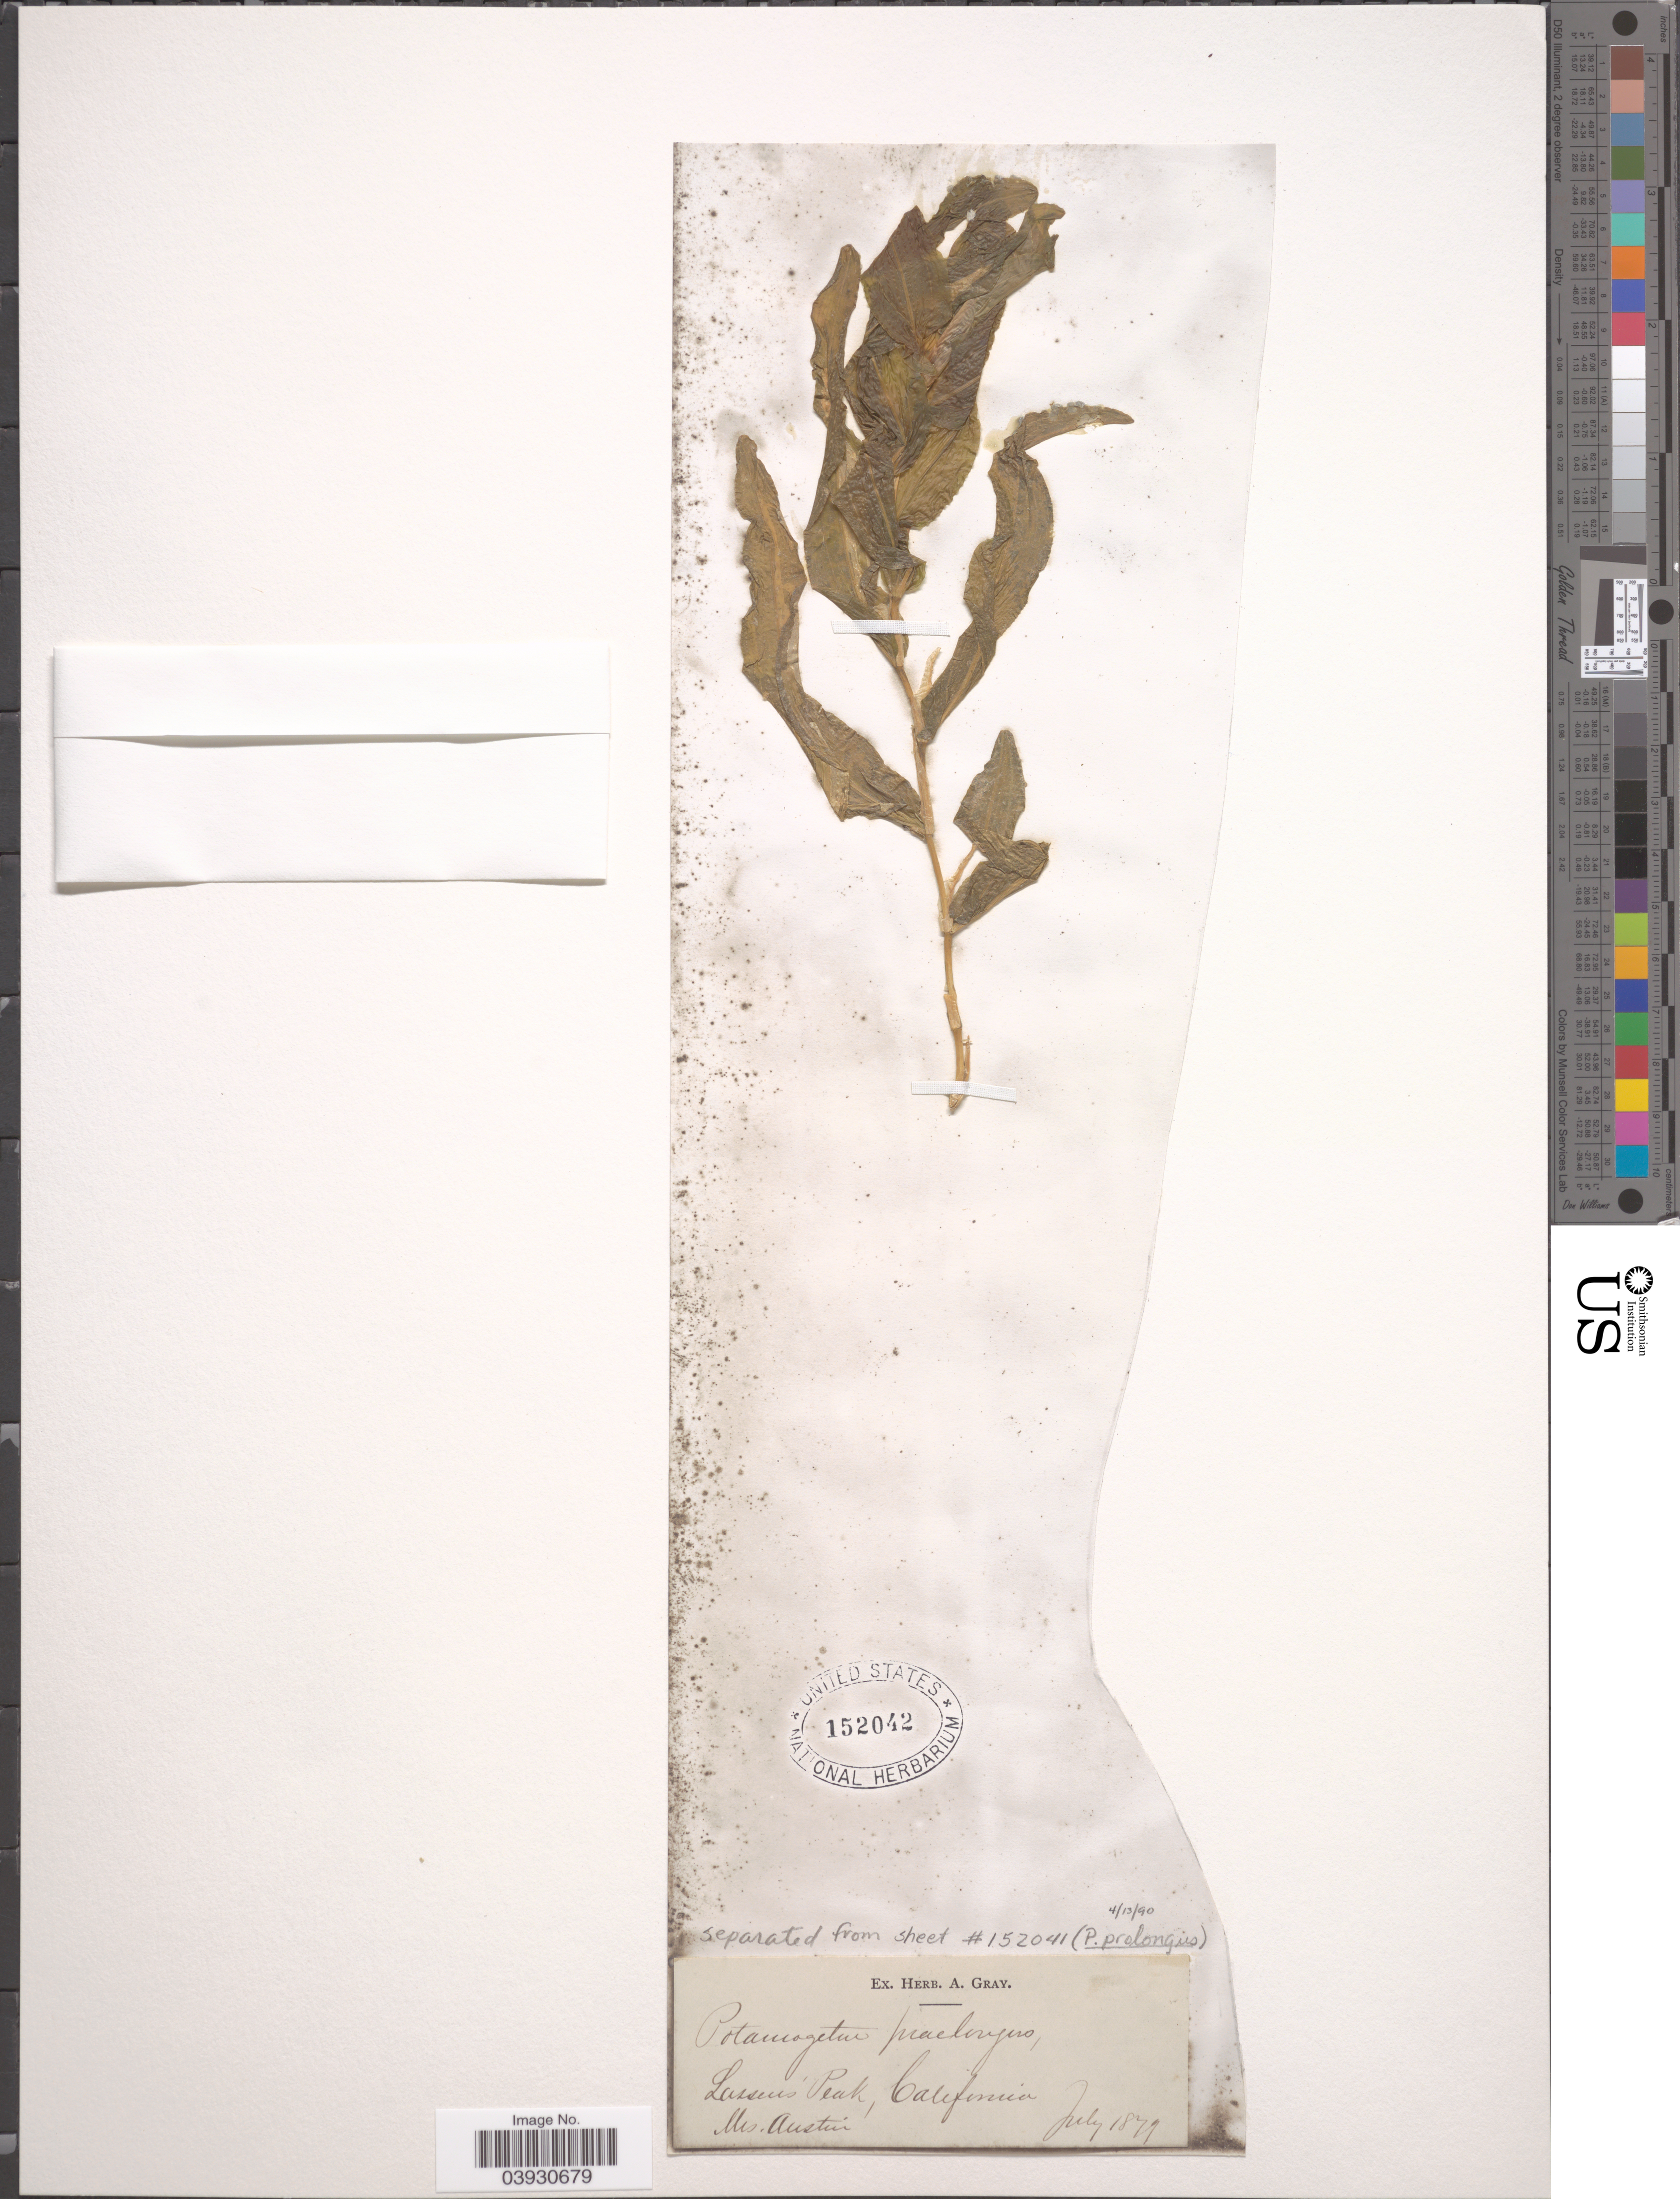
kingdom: Plantae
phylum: Tracheophyta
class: Liliopsida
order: Alismatales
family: Potamogetonaceae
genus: Potamogeton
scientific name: Potamogeton praelongus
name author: Wulfen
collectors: Austin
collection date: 1879-07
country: United States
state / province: California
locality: Lassen's Peak.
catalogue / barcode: US 152042